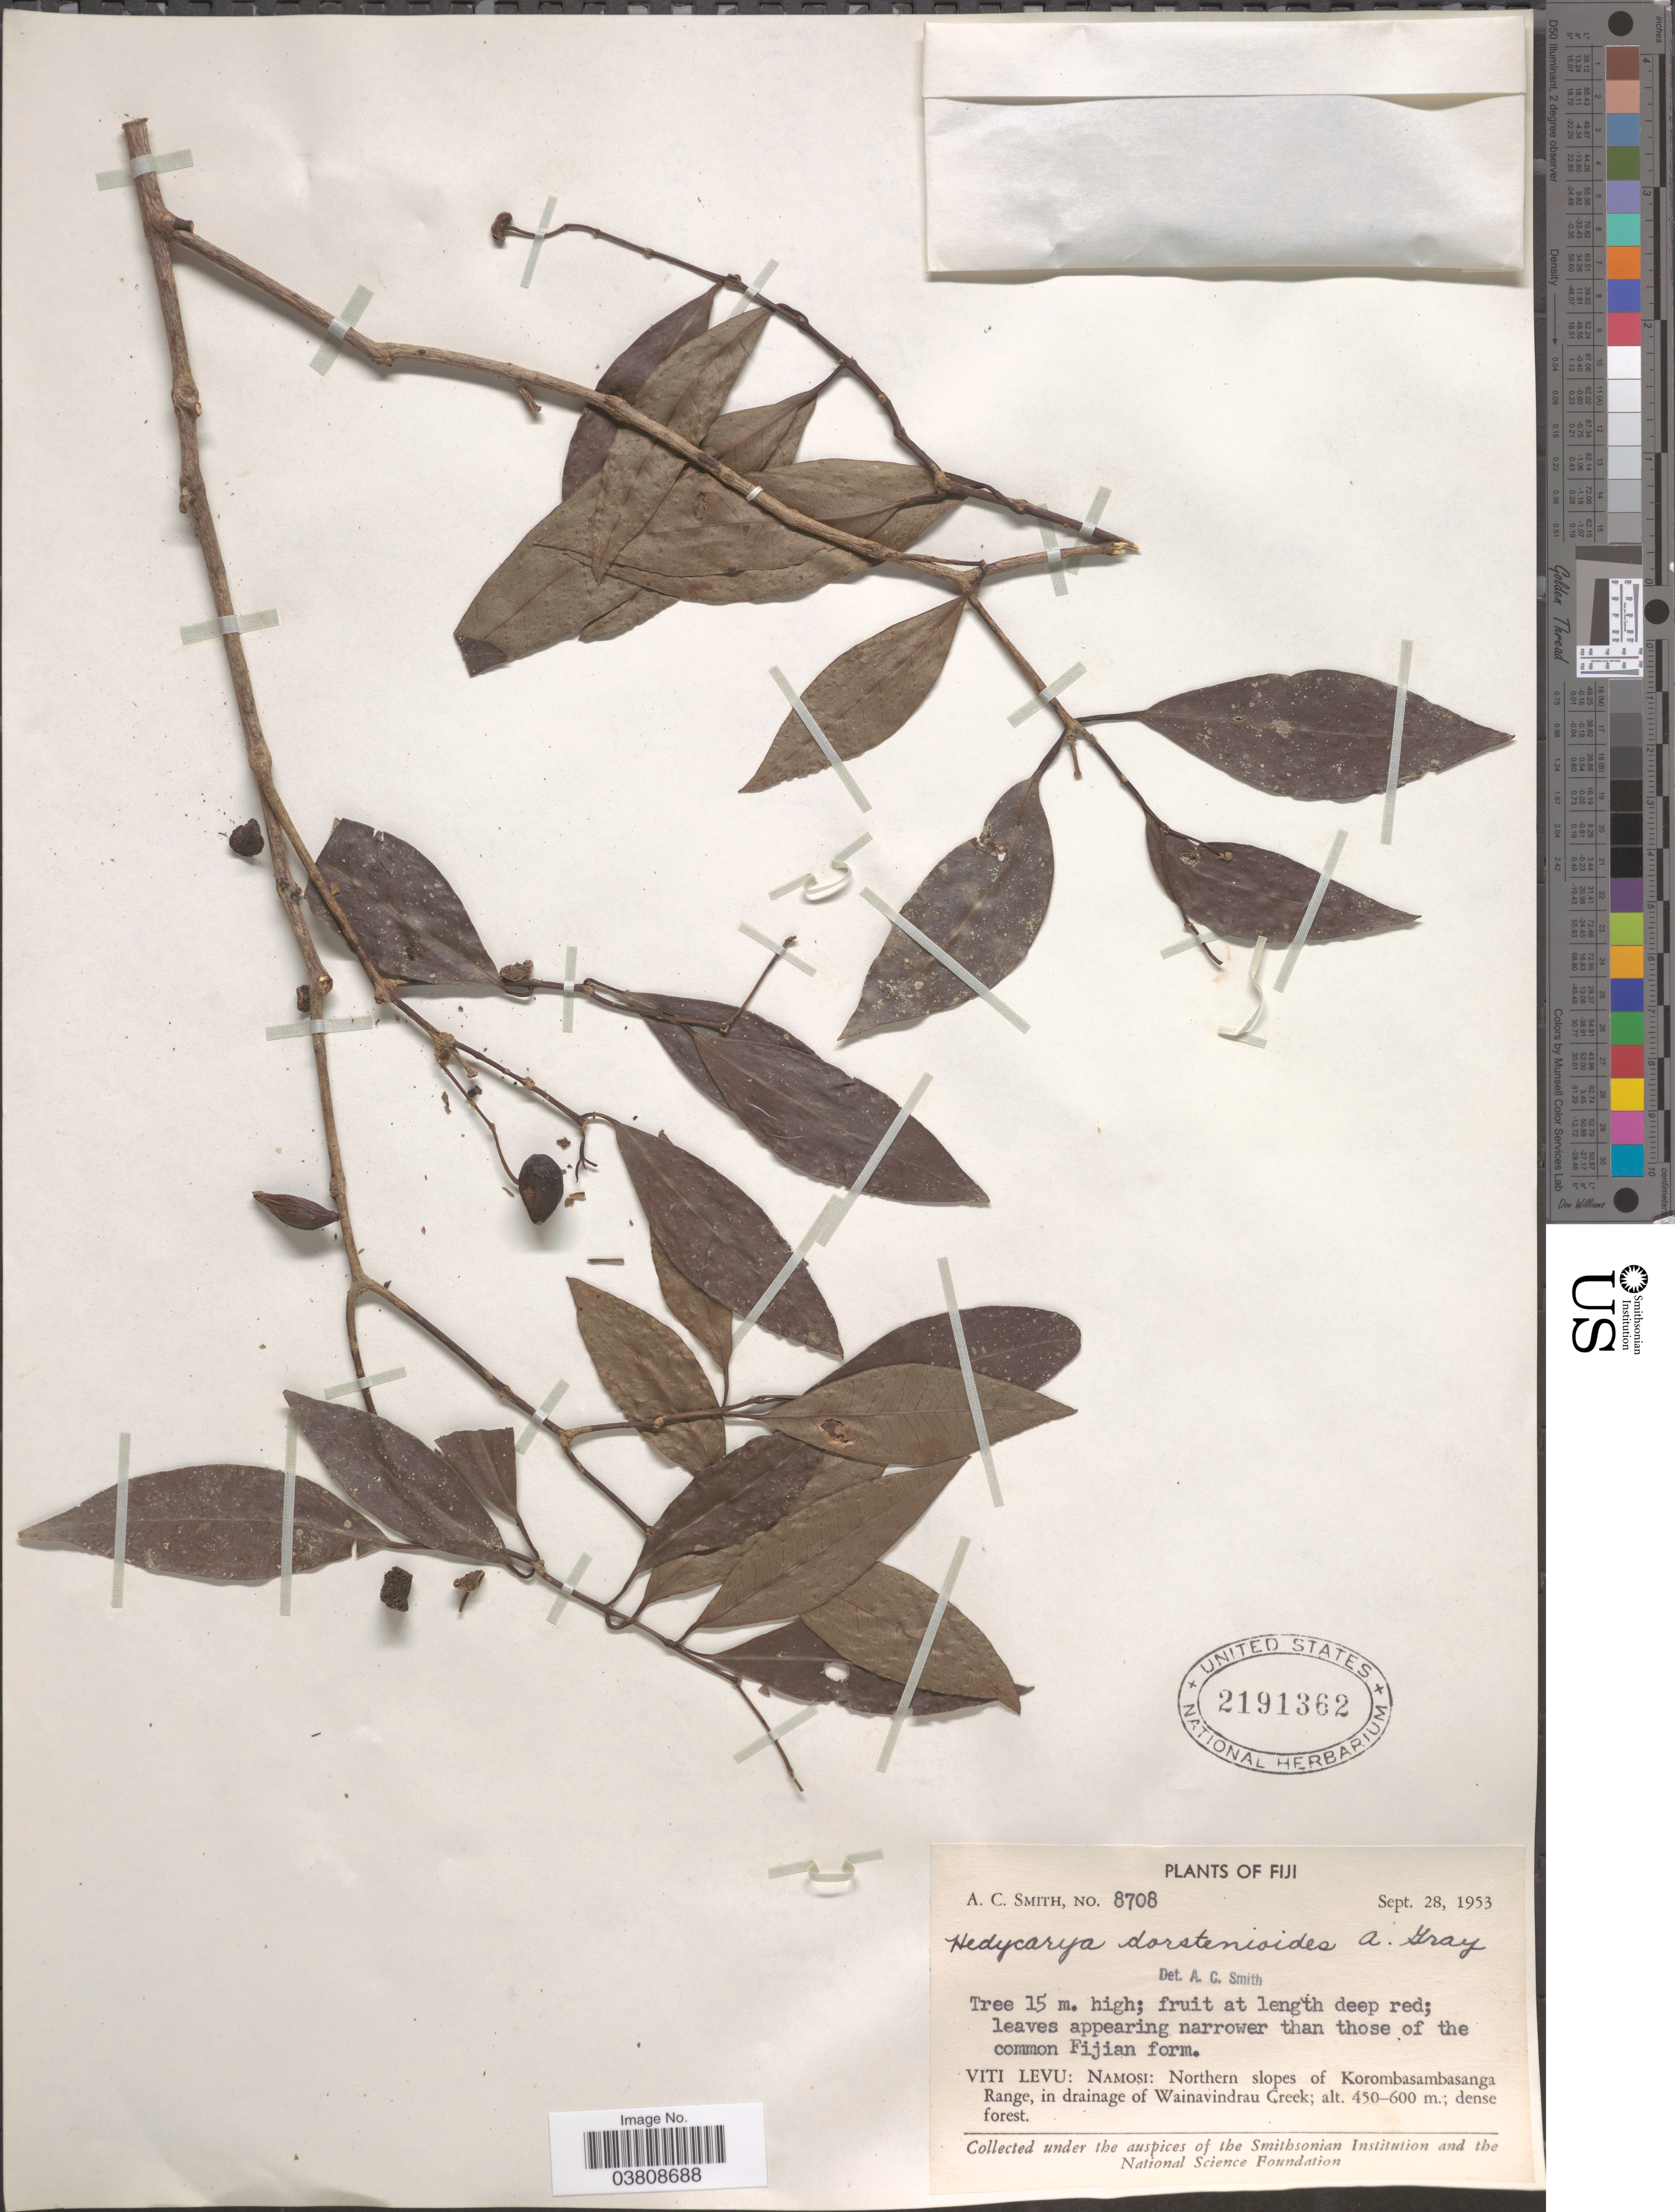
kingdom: Plantae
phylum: Tracheophyta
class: Magnoliopsida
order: Laurales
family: Monimiaceae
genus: Hedycarya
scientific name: Hedycarya dorstenioides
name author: A. Gray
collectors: A. C. Smith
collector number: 8708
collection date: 1953-09-28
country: Fiji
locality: Viti Levu: Namosi: Northern slopes of Korombasambasanga Range, in drainage of Wainavindrau Creek.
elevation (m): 450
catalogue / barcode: US 2191362